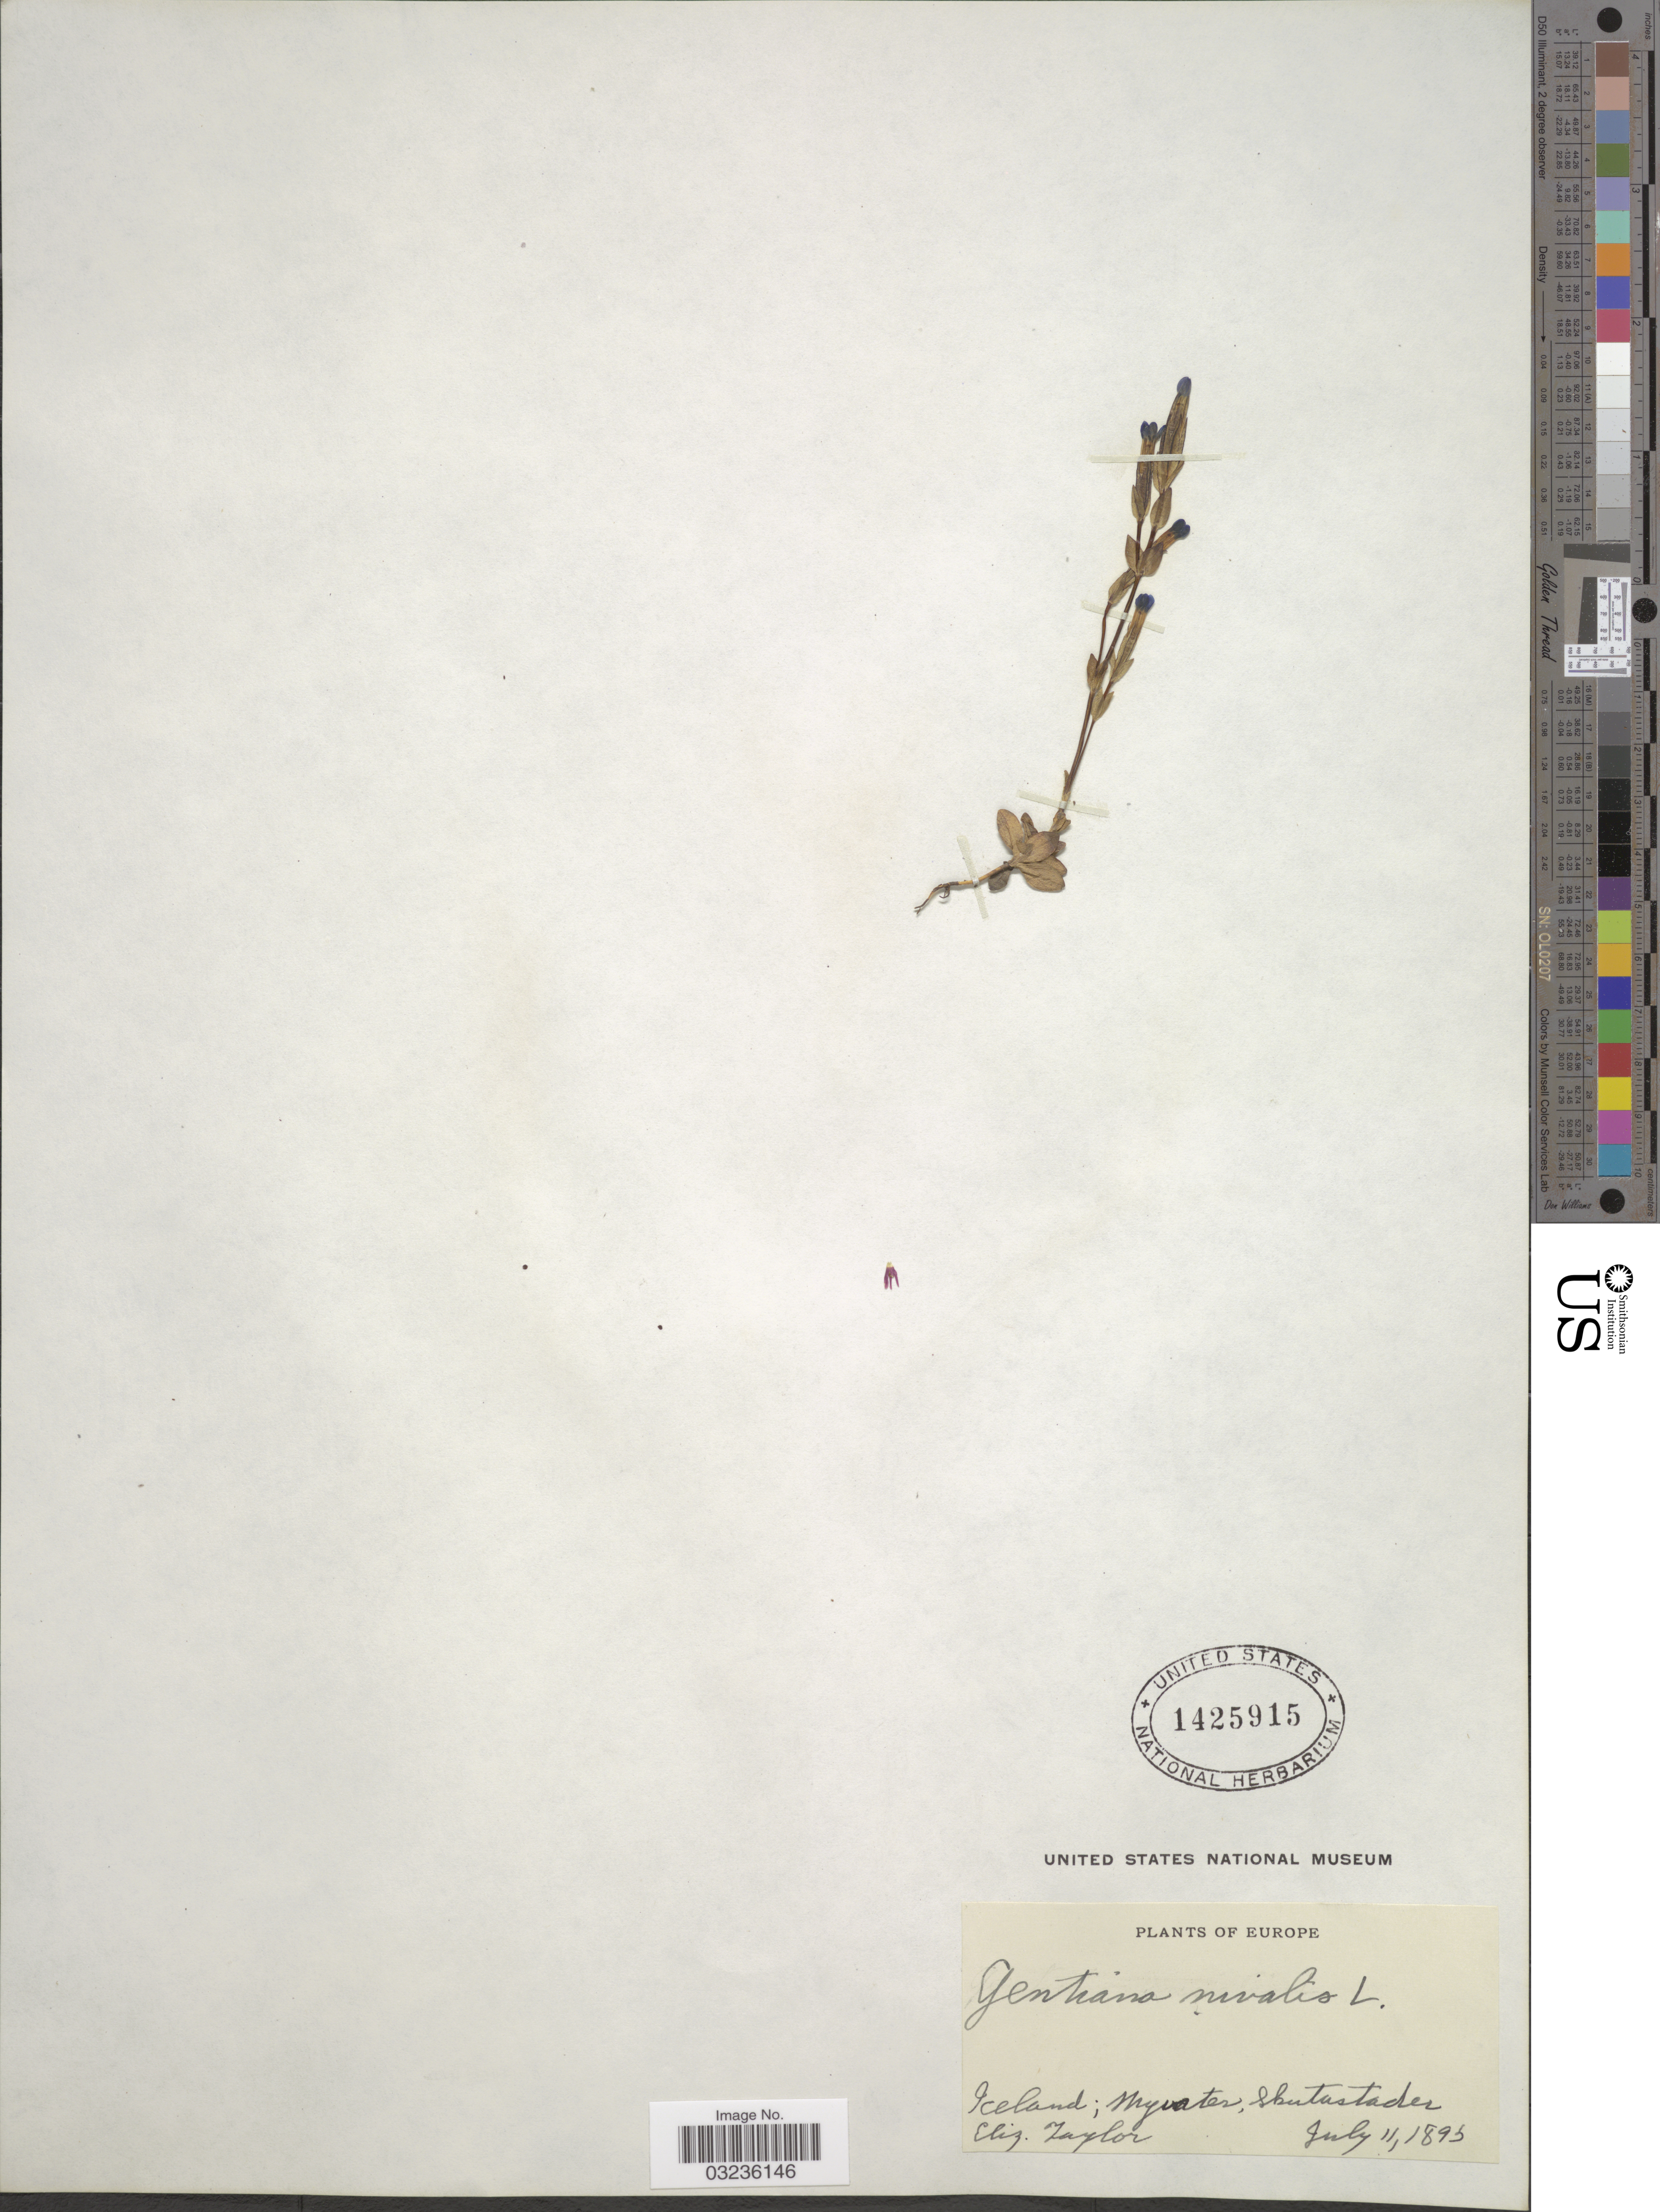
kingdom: Plantae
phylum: Tracheophyta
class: Magnoliopsida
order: Gentianales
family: Gentianaceae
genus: Gentiana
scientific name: Gentiana nivalis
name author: L.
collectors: E. Taylor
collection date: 1895-07-11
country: Iceland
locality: Iceland, Myvater, Skutastader.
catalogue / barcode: US 1425915